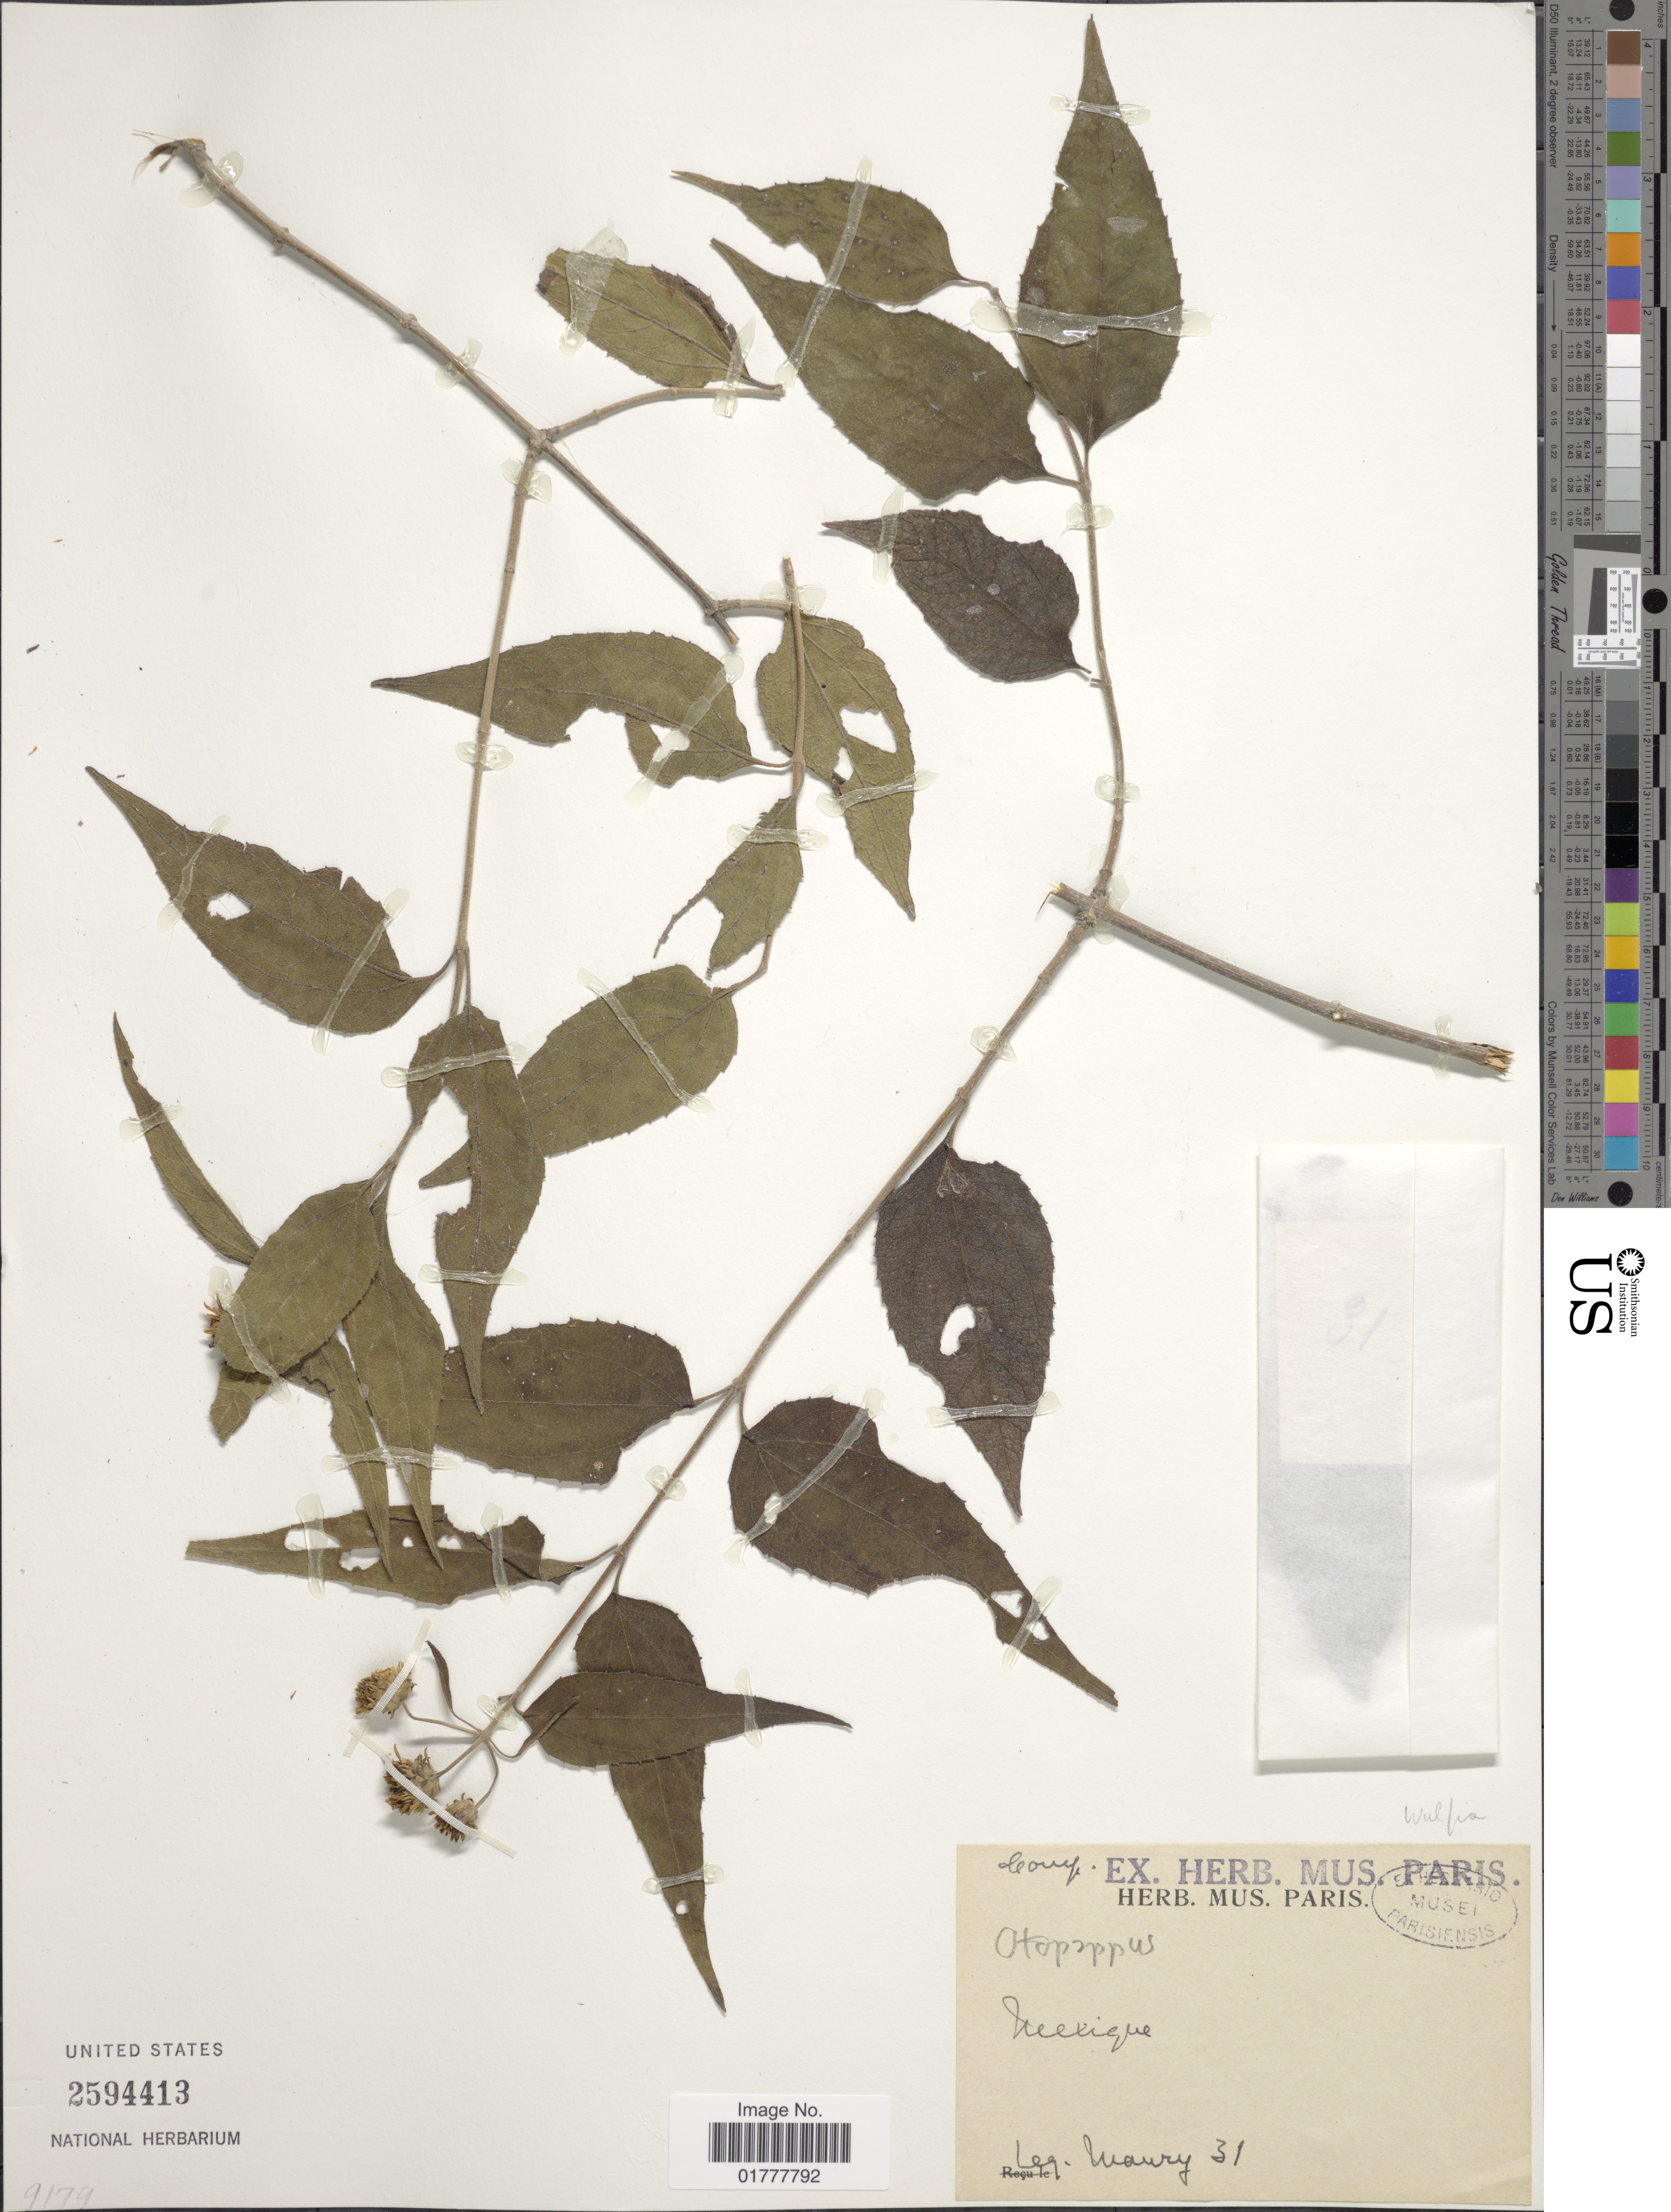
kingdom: Plantae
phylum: Tracheophyta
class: Magnoliopsida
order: Asterales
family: Asteraceae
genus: Otopappus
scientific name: Otopappus acuminatus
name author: S. Watson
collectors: Maury, --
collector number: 31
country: Mexico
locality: Mexique.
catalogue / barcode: US 2594413